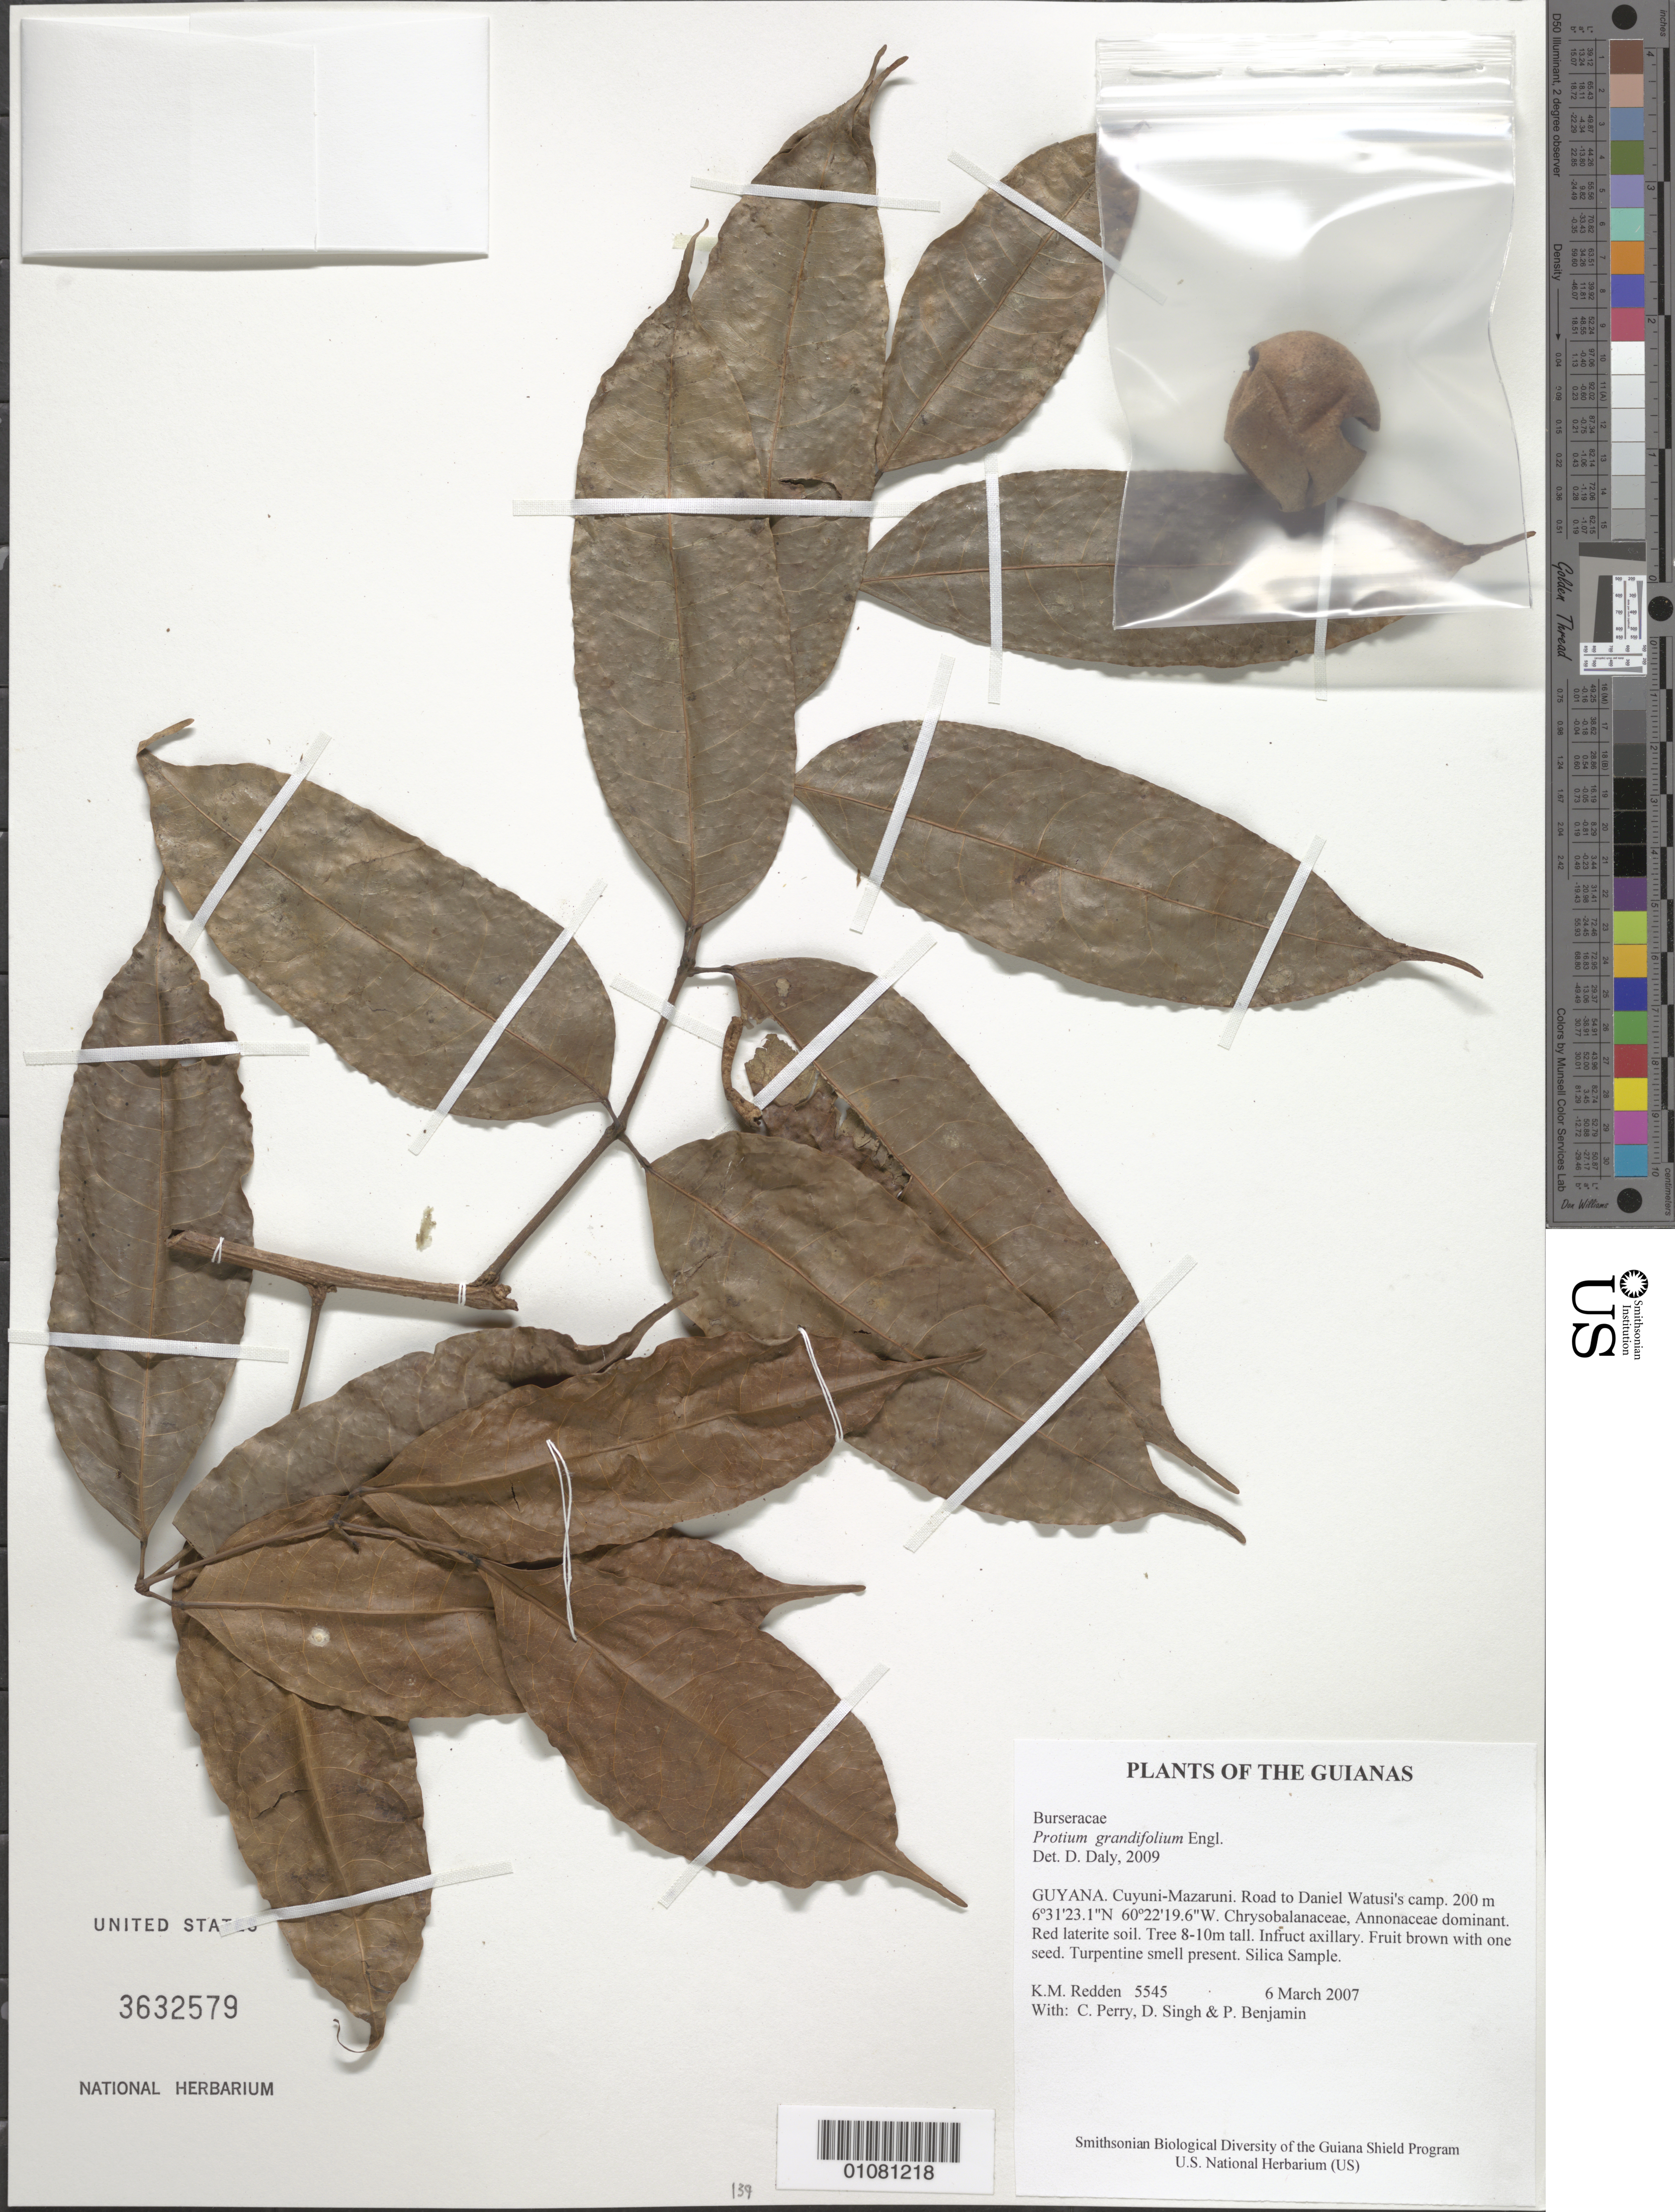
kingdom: Plantae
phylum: Tracheophyta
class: Magnoliopsida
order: Sapindales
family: Burseraceae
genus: Protium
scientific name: Protium grandifolium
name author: Engl.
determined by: Daly, D. C.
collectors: K. M. Redden, C. Perry, D. Singh & P. Benjamin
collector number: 5545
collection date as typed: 6 March 2007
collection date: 2007-03-06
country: Guyana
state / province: Cuyuni-Mazaruni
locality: Road to Daniel Watusi's camp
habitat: Chrysobalanaceae, Annonaceae dominant. Red laterite soil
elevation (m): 200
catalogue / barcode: US 3632579